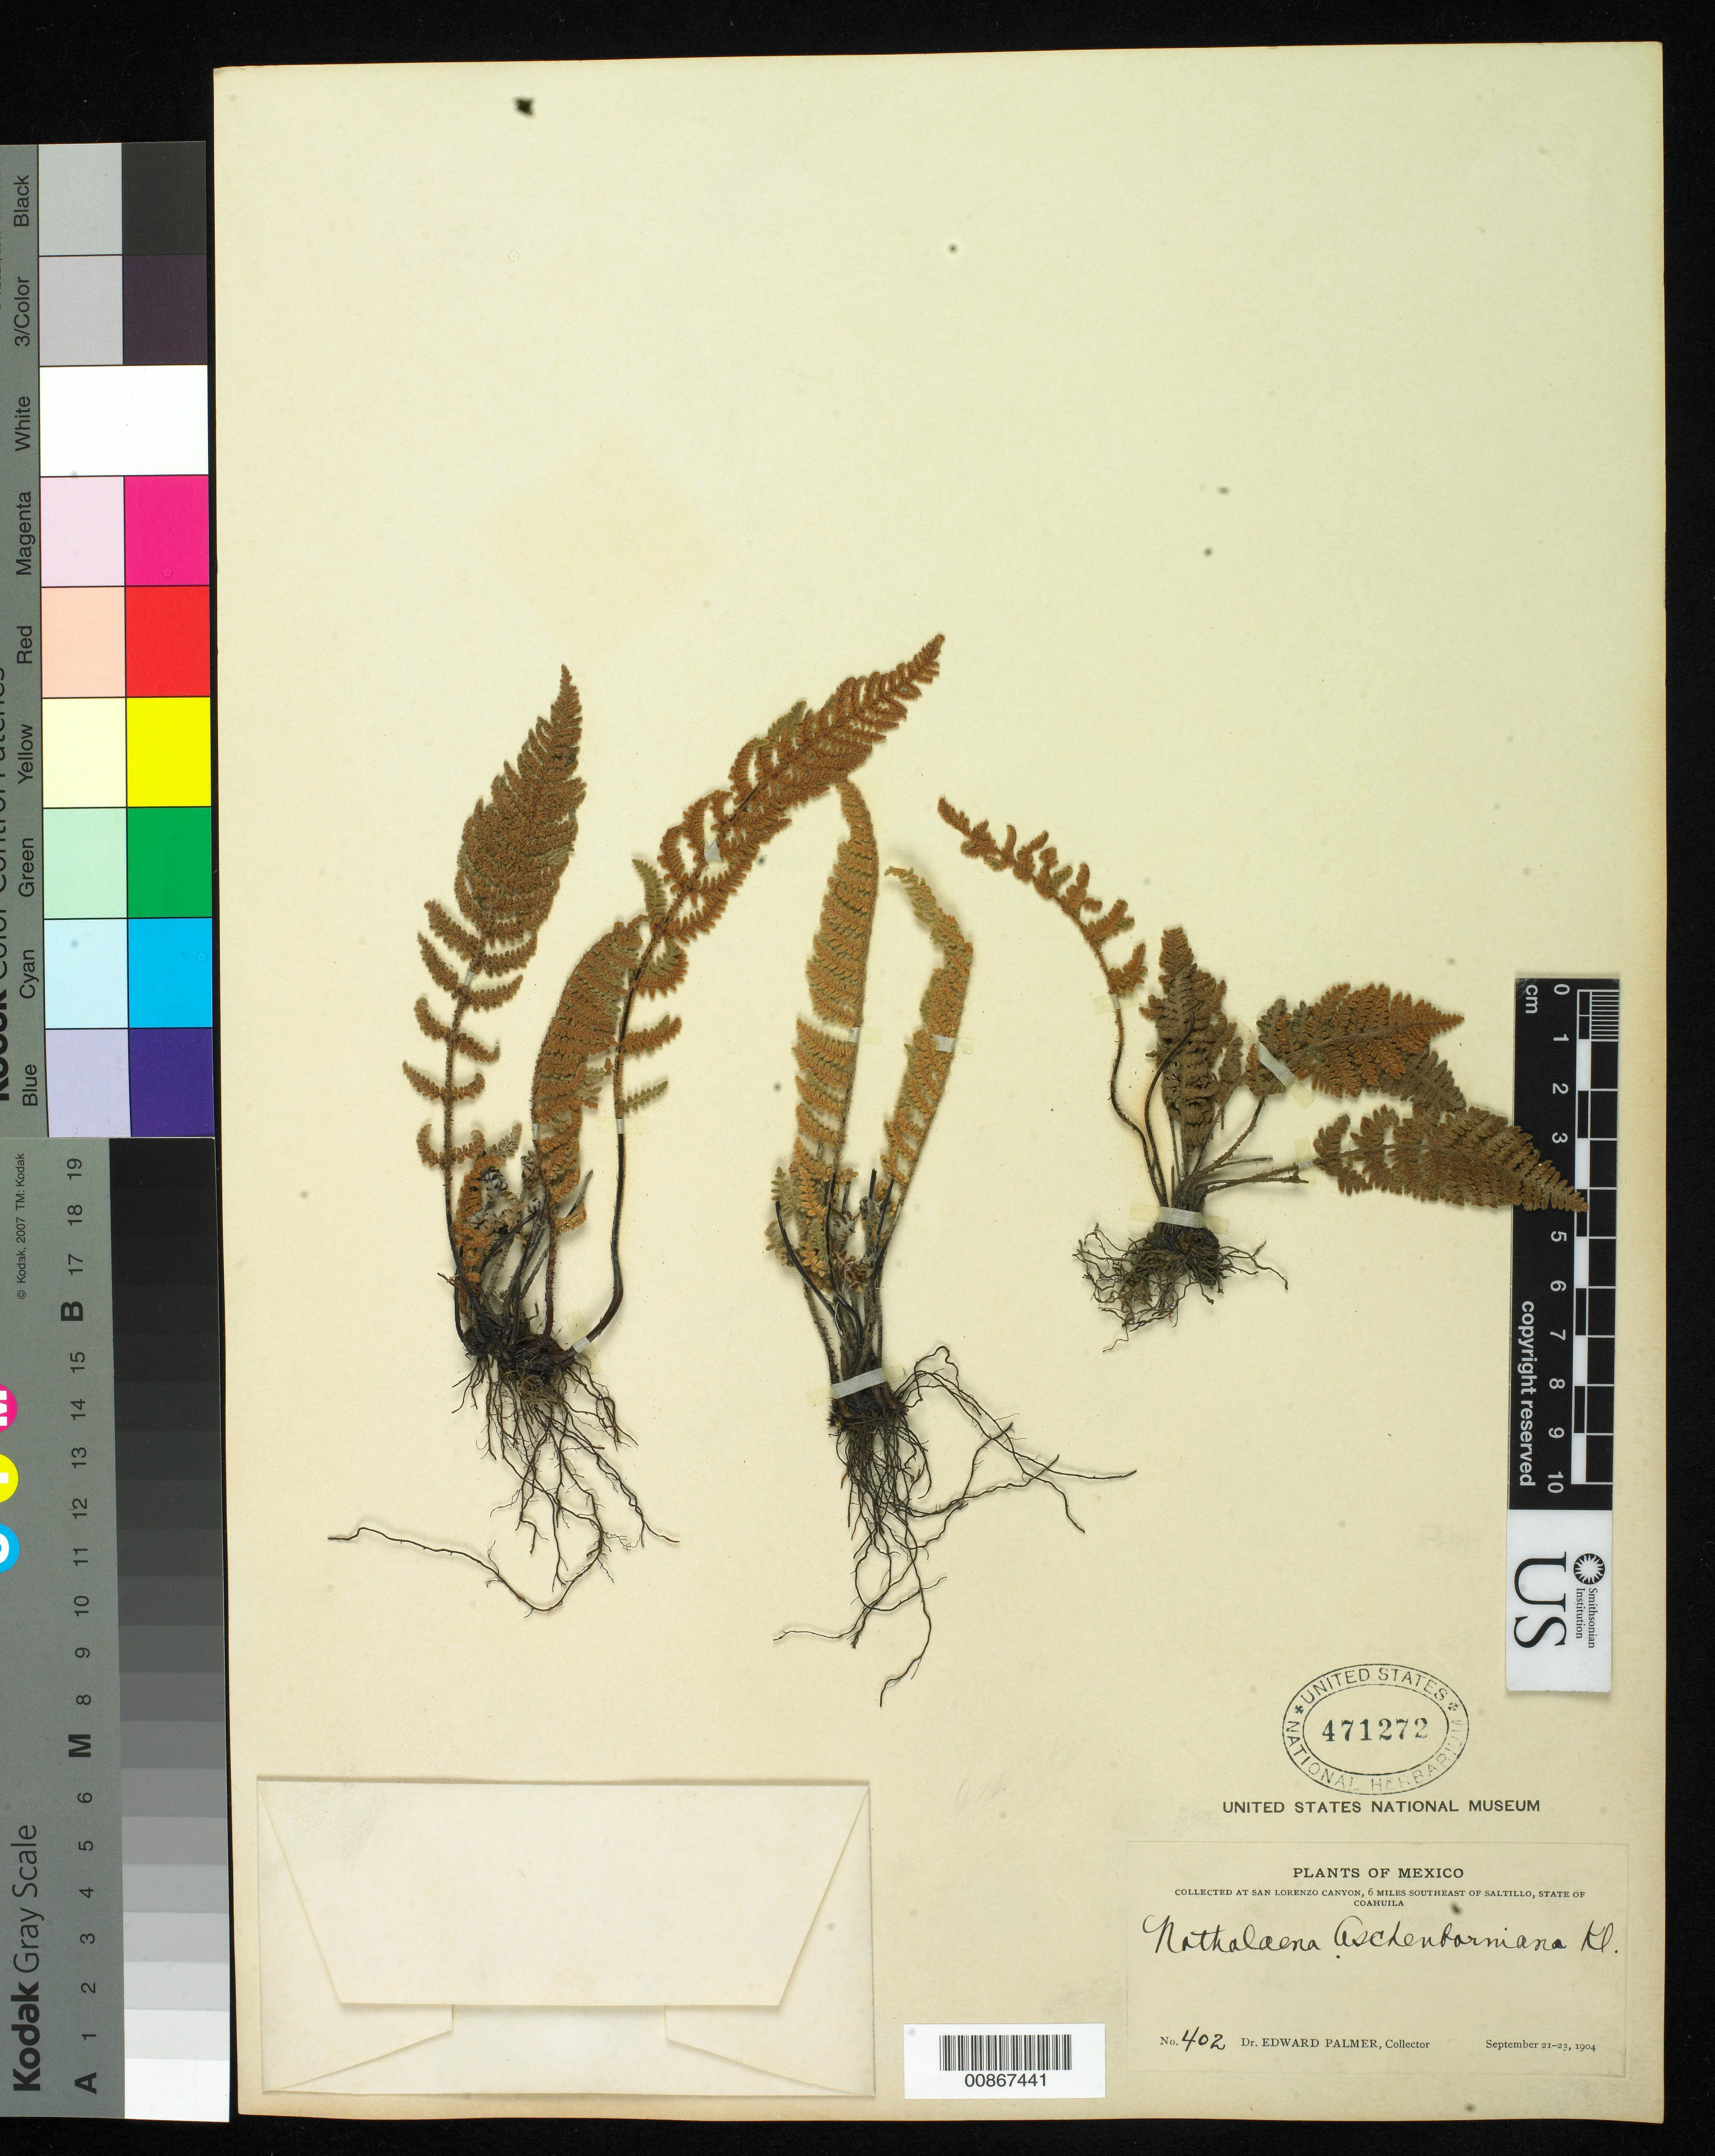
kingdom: Plantae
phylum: Tracheophyta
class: Polypodiopsida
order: Polypodiales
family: Pteridaceae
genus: Notholaena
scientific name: Notholaena aschenborniana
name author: Klotzsch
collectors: E. Palmer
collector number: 402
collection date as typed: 21 Sep 1904 to 23 Sep 1904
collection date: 1904-09-21/1904-09-23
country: Mexico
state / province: Coahuila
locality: San Lorenzo canyon, 6 miles southeast of Saltillo, Coahuila.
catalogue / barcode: US 471272